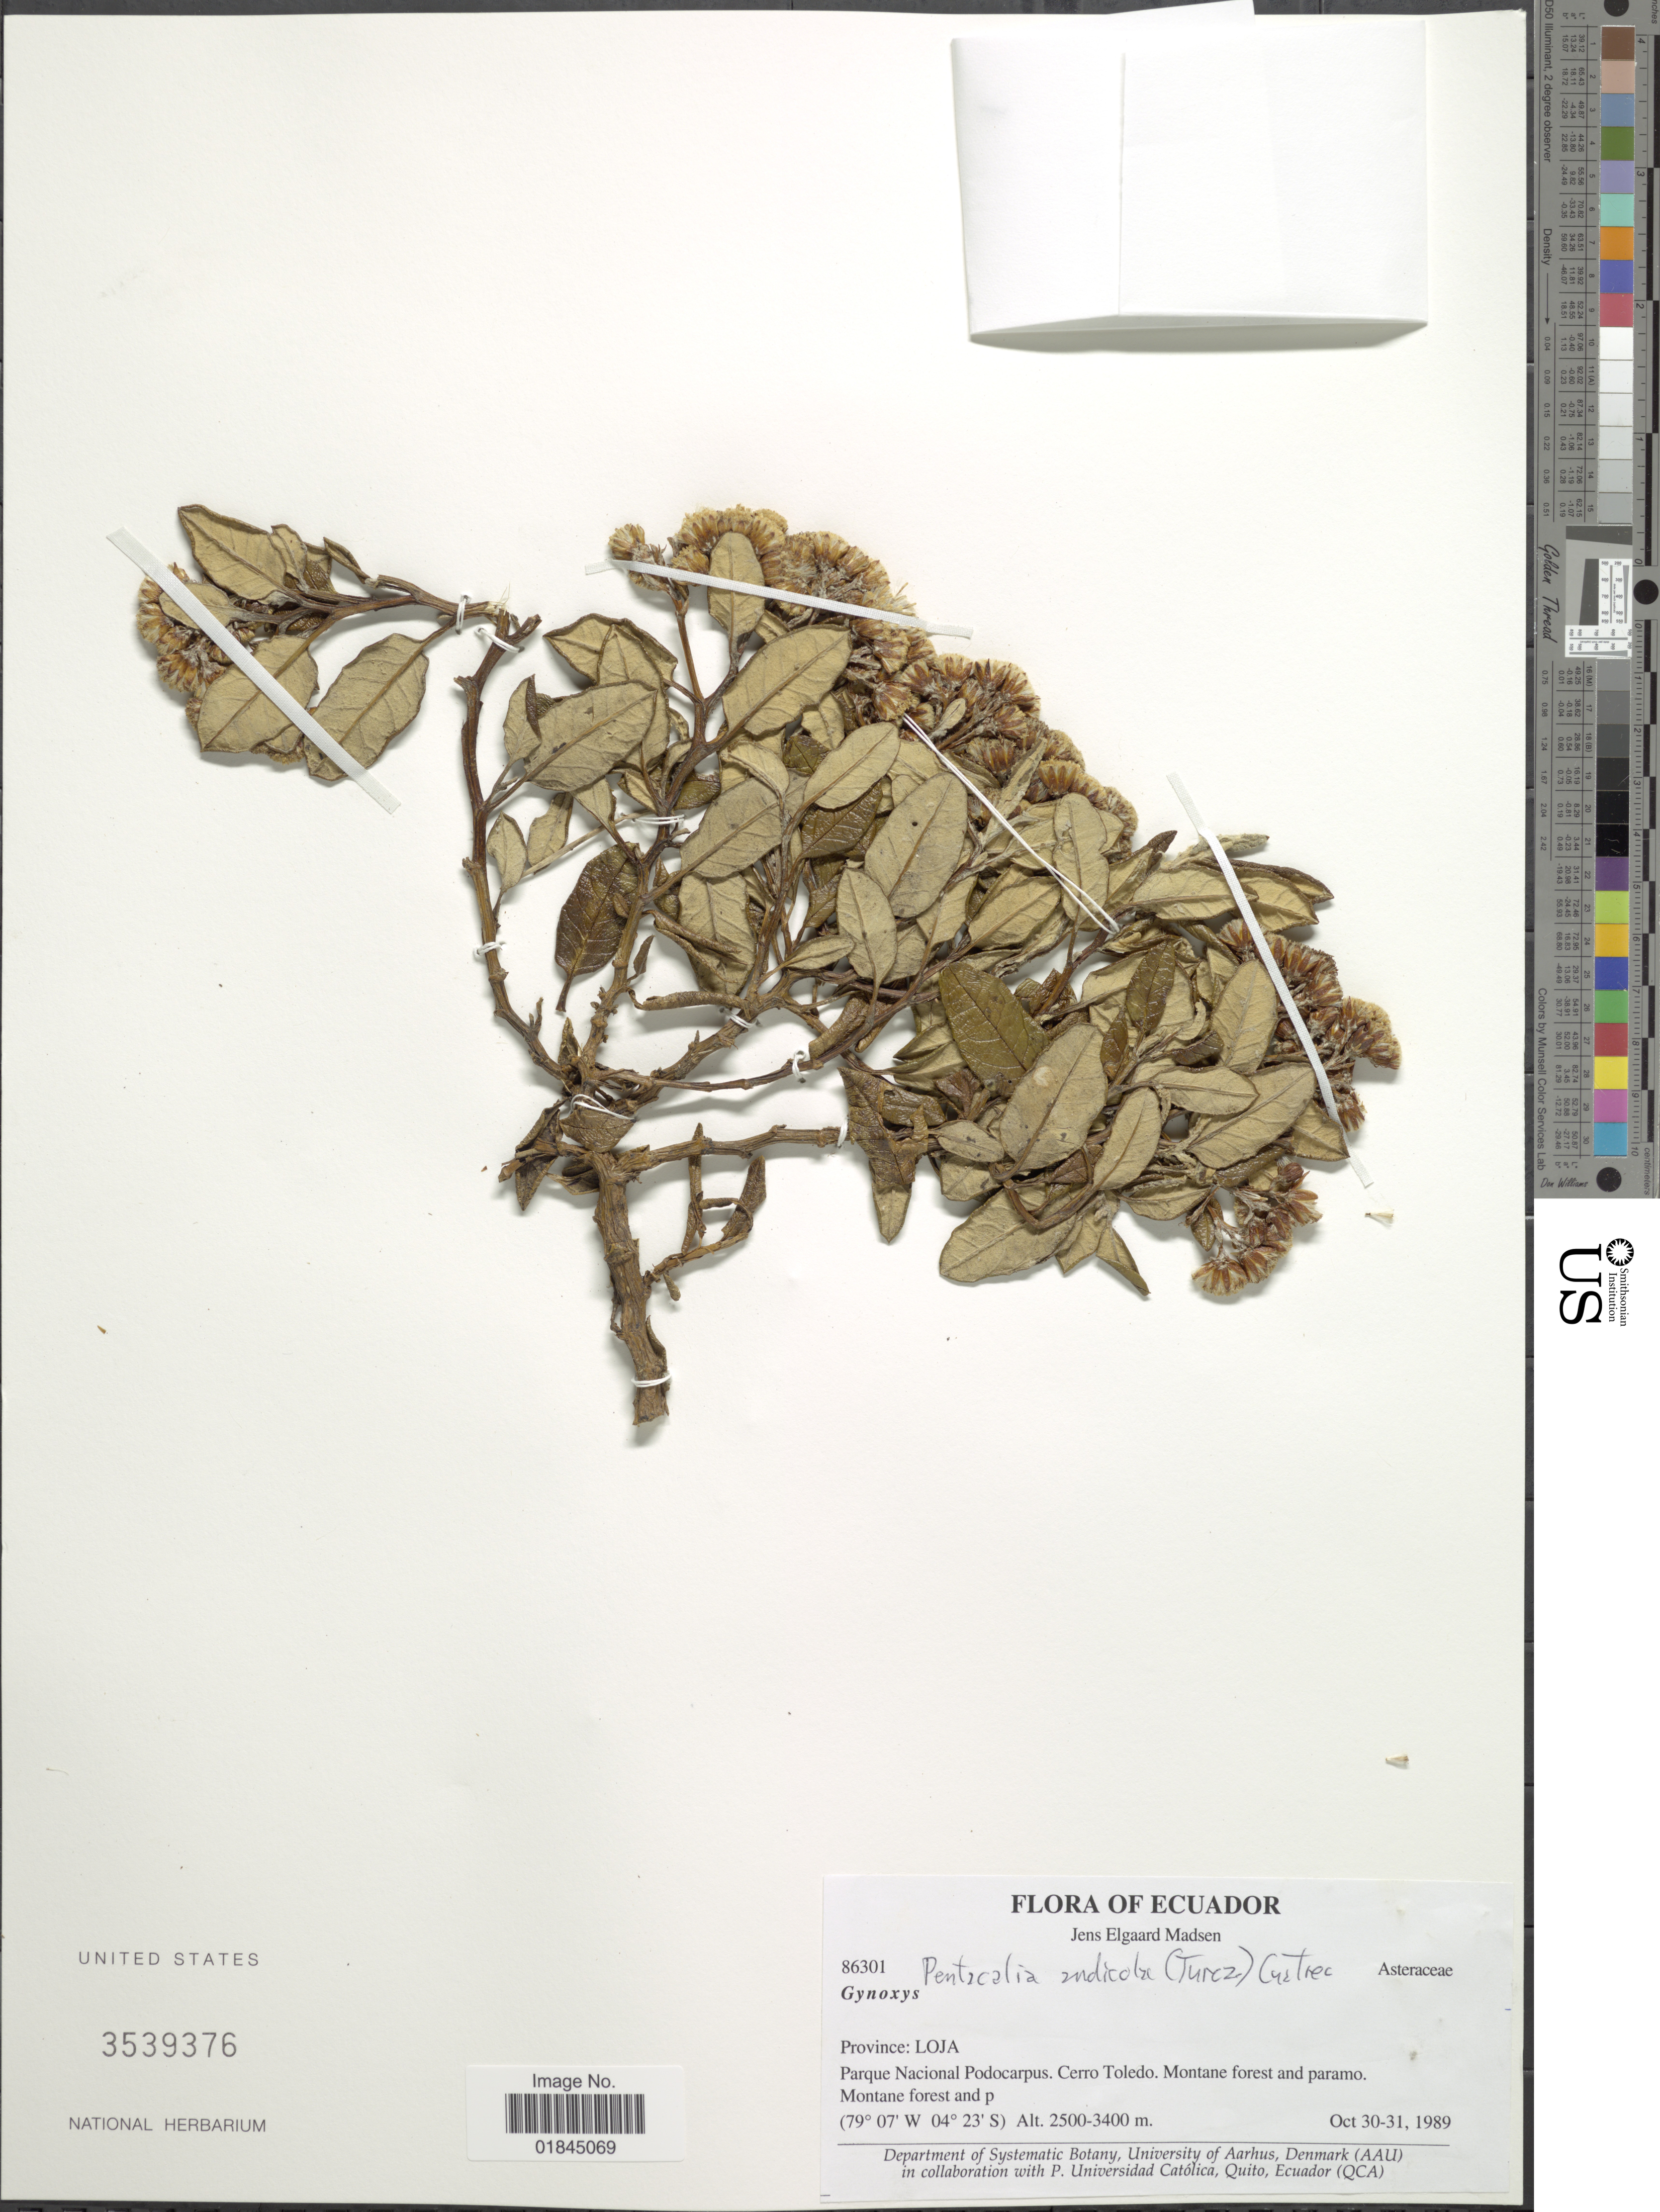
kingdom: Plantae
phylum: Tracheophyta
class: Magnoliopsida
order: Asterales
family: Asteraceae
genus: Pentacalia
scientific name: Pentacalia andicola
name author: (Turcz.) Cuatrec.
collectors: J. E. Madsen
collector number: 86301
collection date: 1989-10-30/1989-10-31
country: Ecuador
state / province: Loja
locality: Parque Nacional Podocarpus. Cerro Toledo.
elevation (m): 2500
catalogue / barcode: US 3539376